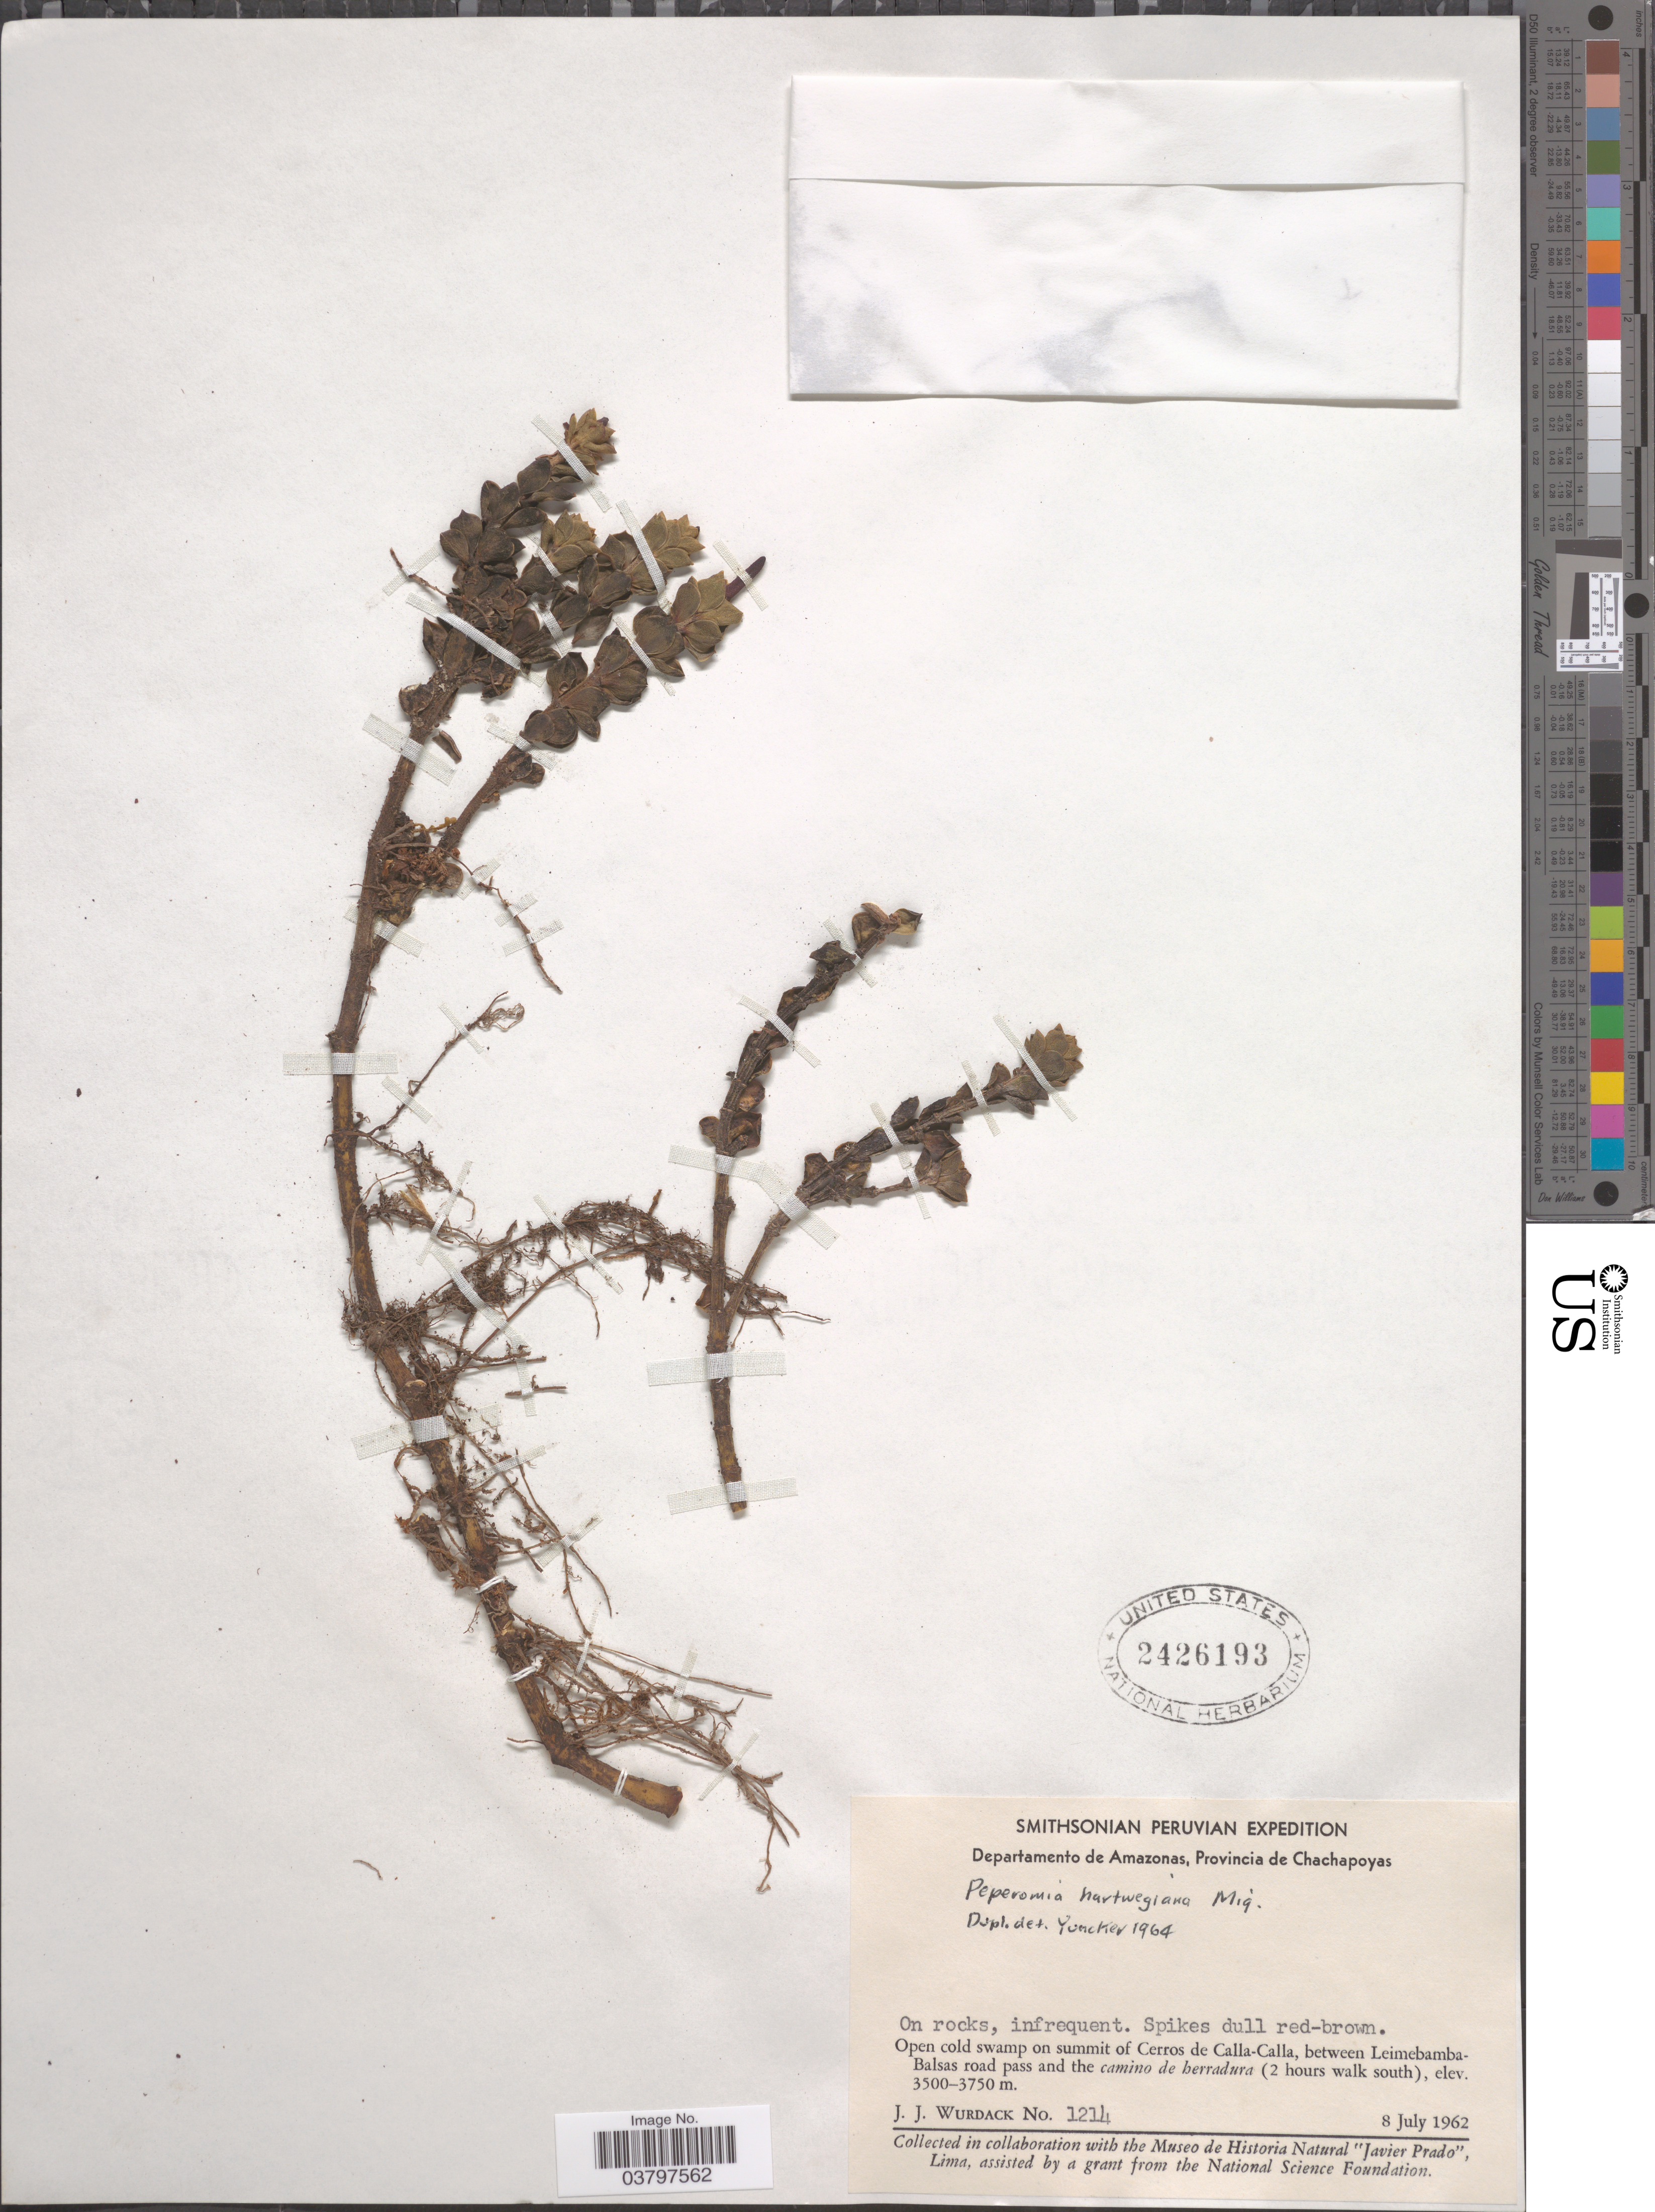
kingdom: Plantae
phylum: Tracheophyta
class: Magnoliopsida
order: Piperales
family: Piperaceae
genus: Peperomia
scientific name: Peperomia hartwegiana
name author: Miq.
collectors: J. J. Wurdack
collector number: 1214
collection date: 1962-07-08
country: Peru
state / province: Amazonas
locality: Departamento de Amazonas, Provincia de Chachapoyas. On summit of Cerros de Calla-Calla, between Leimebamba-Balsas road pass and the camino de berradura (2 hours walk south).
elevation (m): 3500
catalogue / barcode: US 2426193